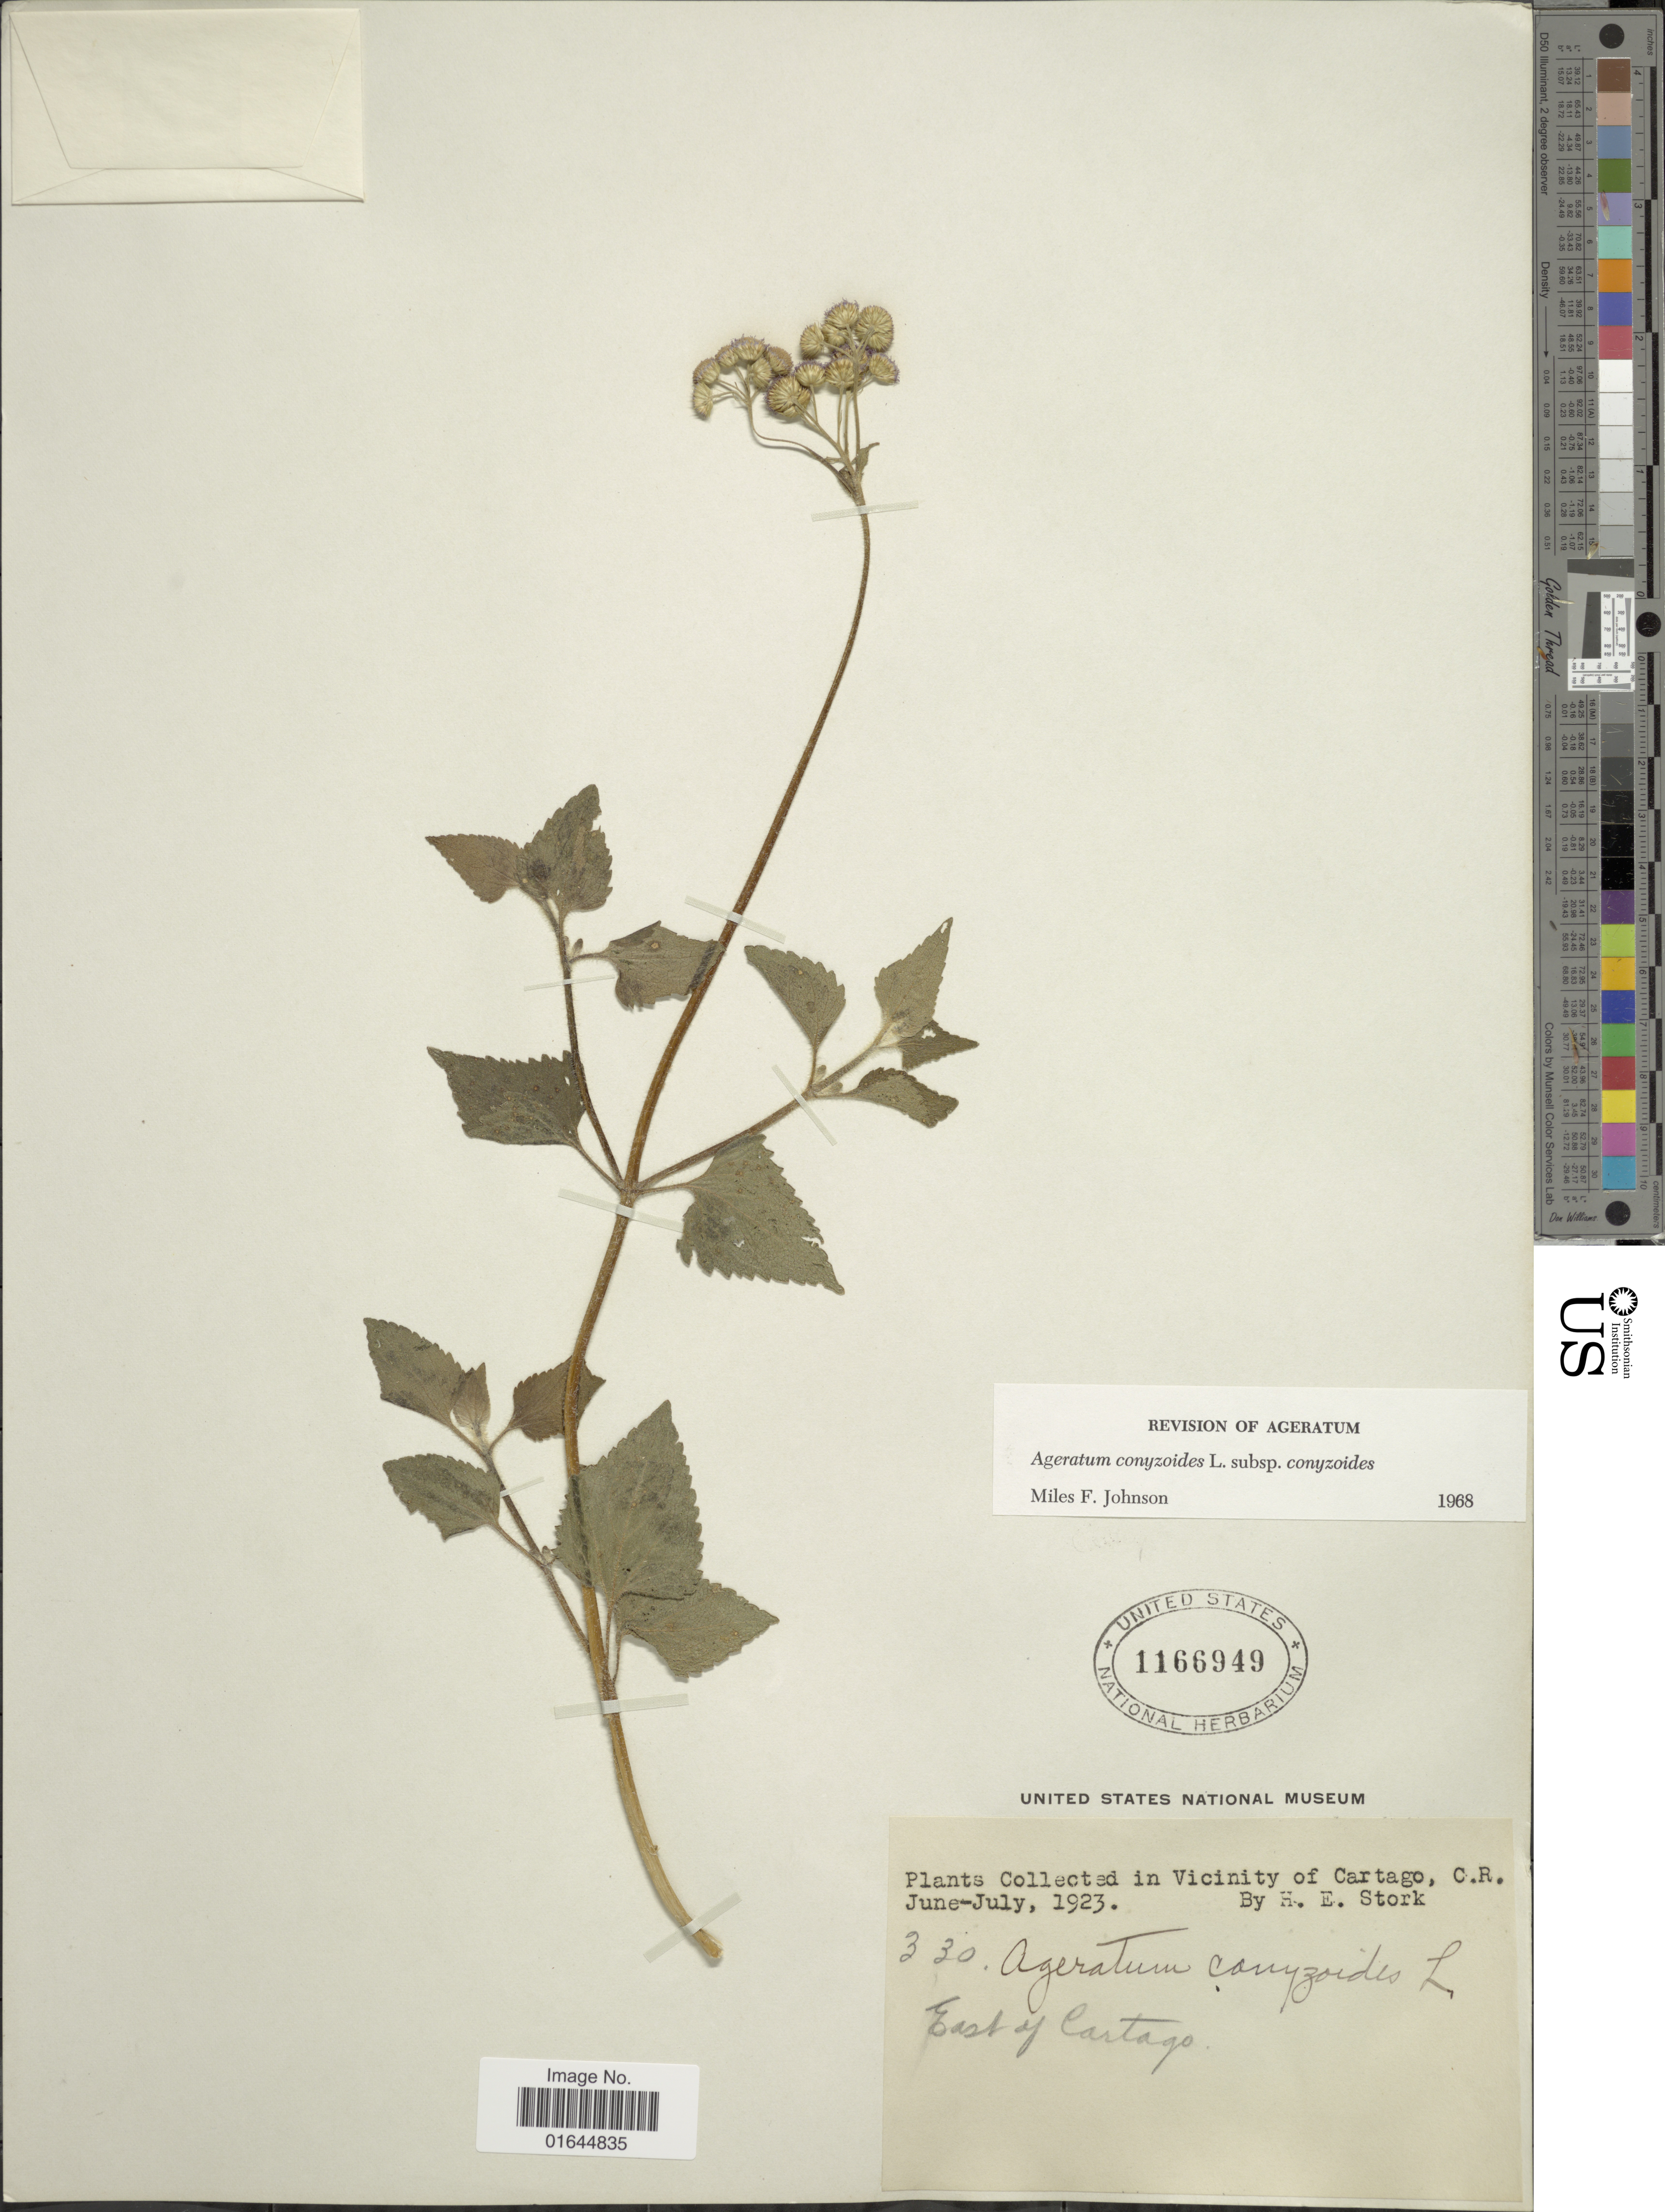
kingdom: Plantae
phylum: Tracheophyta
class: Magnoliopsida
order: Asterales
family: Asteraceae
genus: Ageratum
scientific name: Ageratum houstonianum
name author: Mill.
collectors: H. E. Stork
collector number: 330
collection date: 1923-06/1923-07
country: Costa Rica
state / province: Cartago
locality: C.R. in Vicinity of Cartago, east of Cartago.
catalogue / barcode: US 1166949